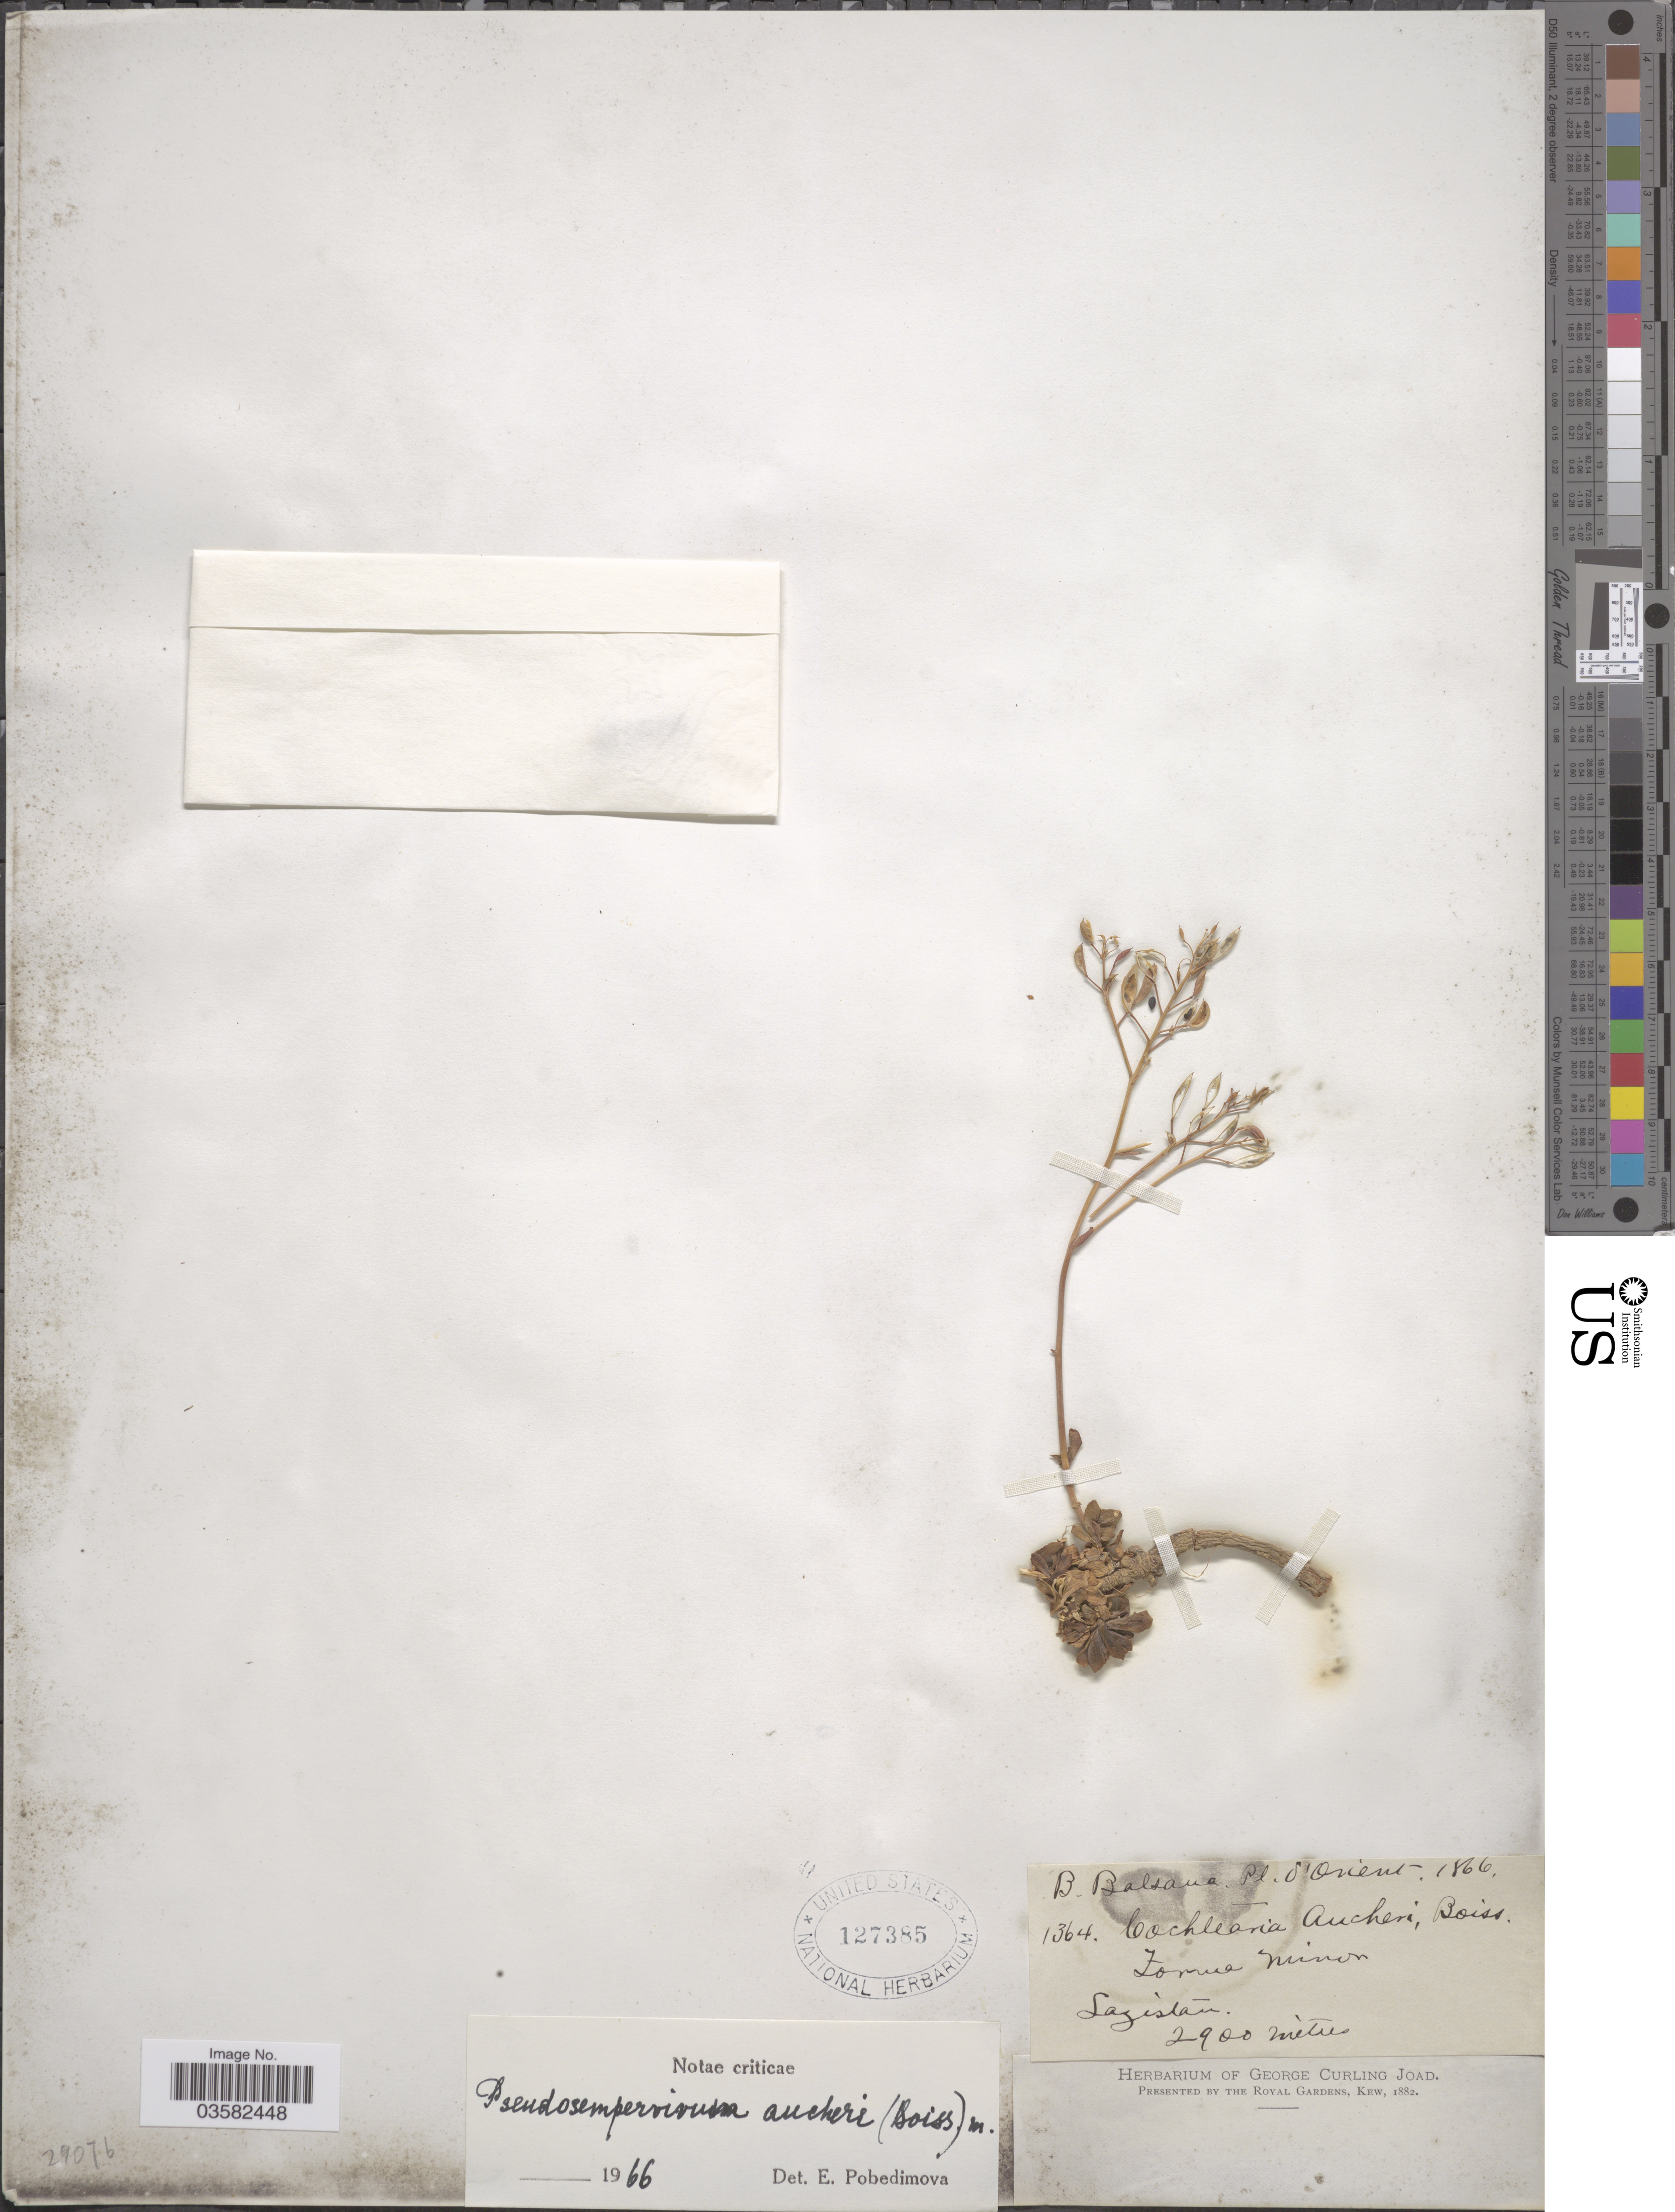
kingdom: Plantae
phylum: Tracheophyta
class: Magnoliopsida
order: Brassicales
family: Brassicaceae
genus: Pseudosempervivum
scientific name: Pseudosempervivum aucheri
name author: Pobed.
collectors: B. Balsana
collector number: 1364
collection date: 1866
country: Turkey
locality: D'Orient. Lazistan.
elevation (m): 2900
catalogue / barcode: US 127385